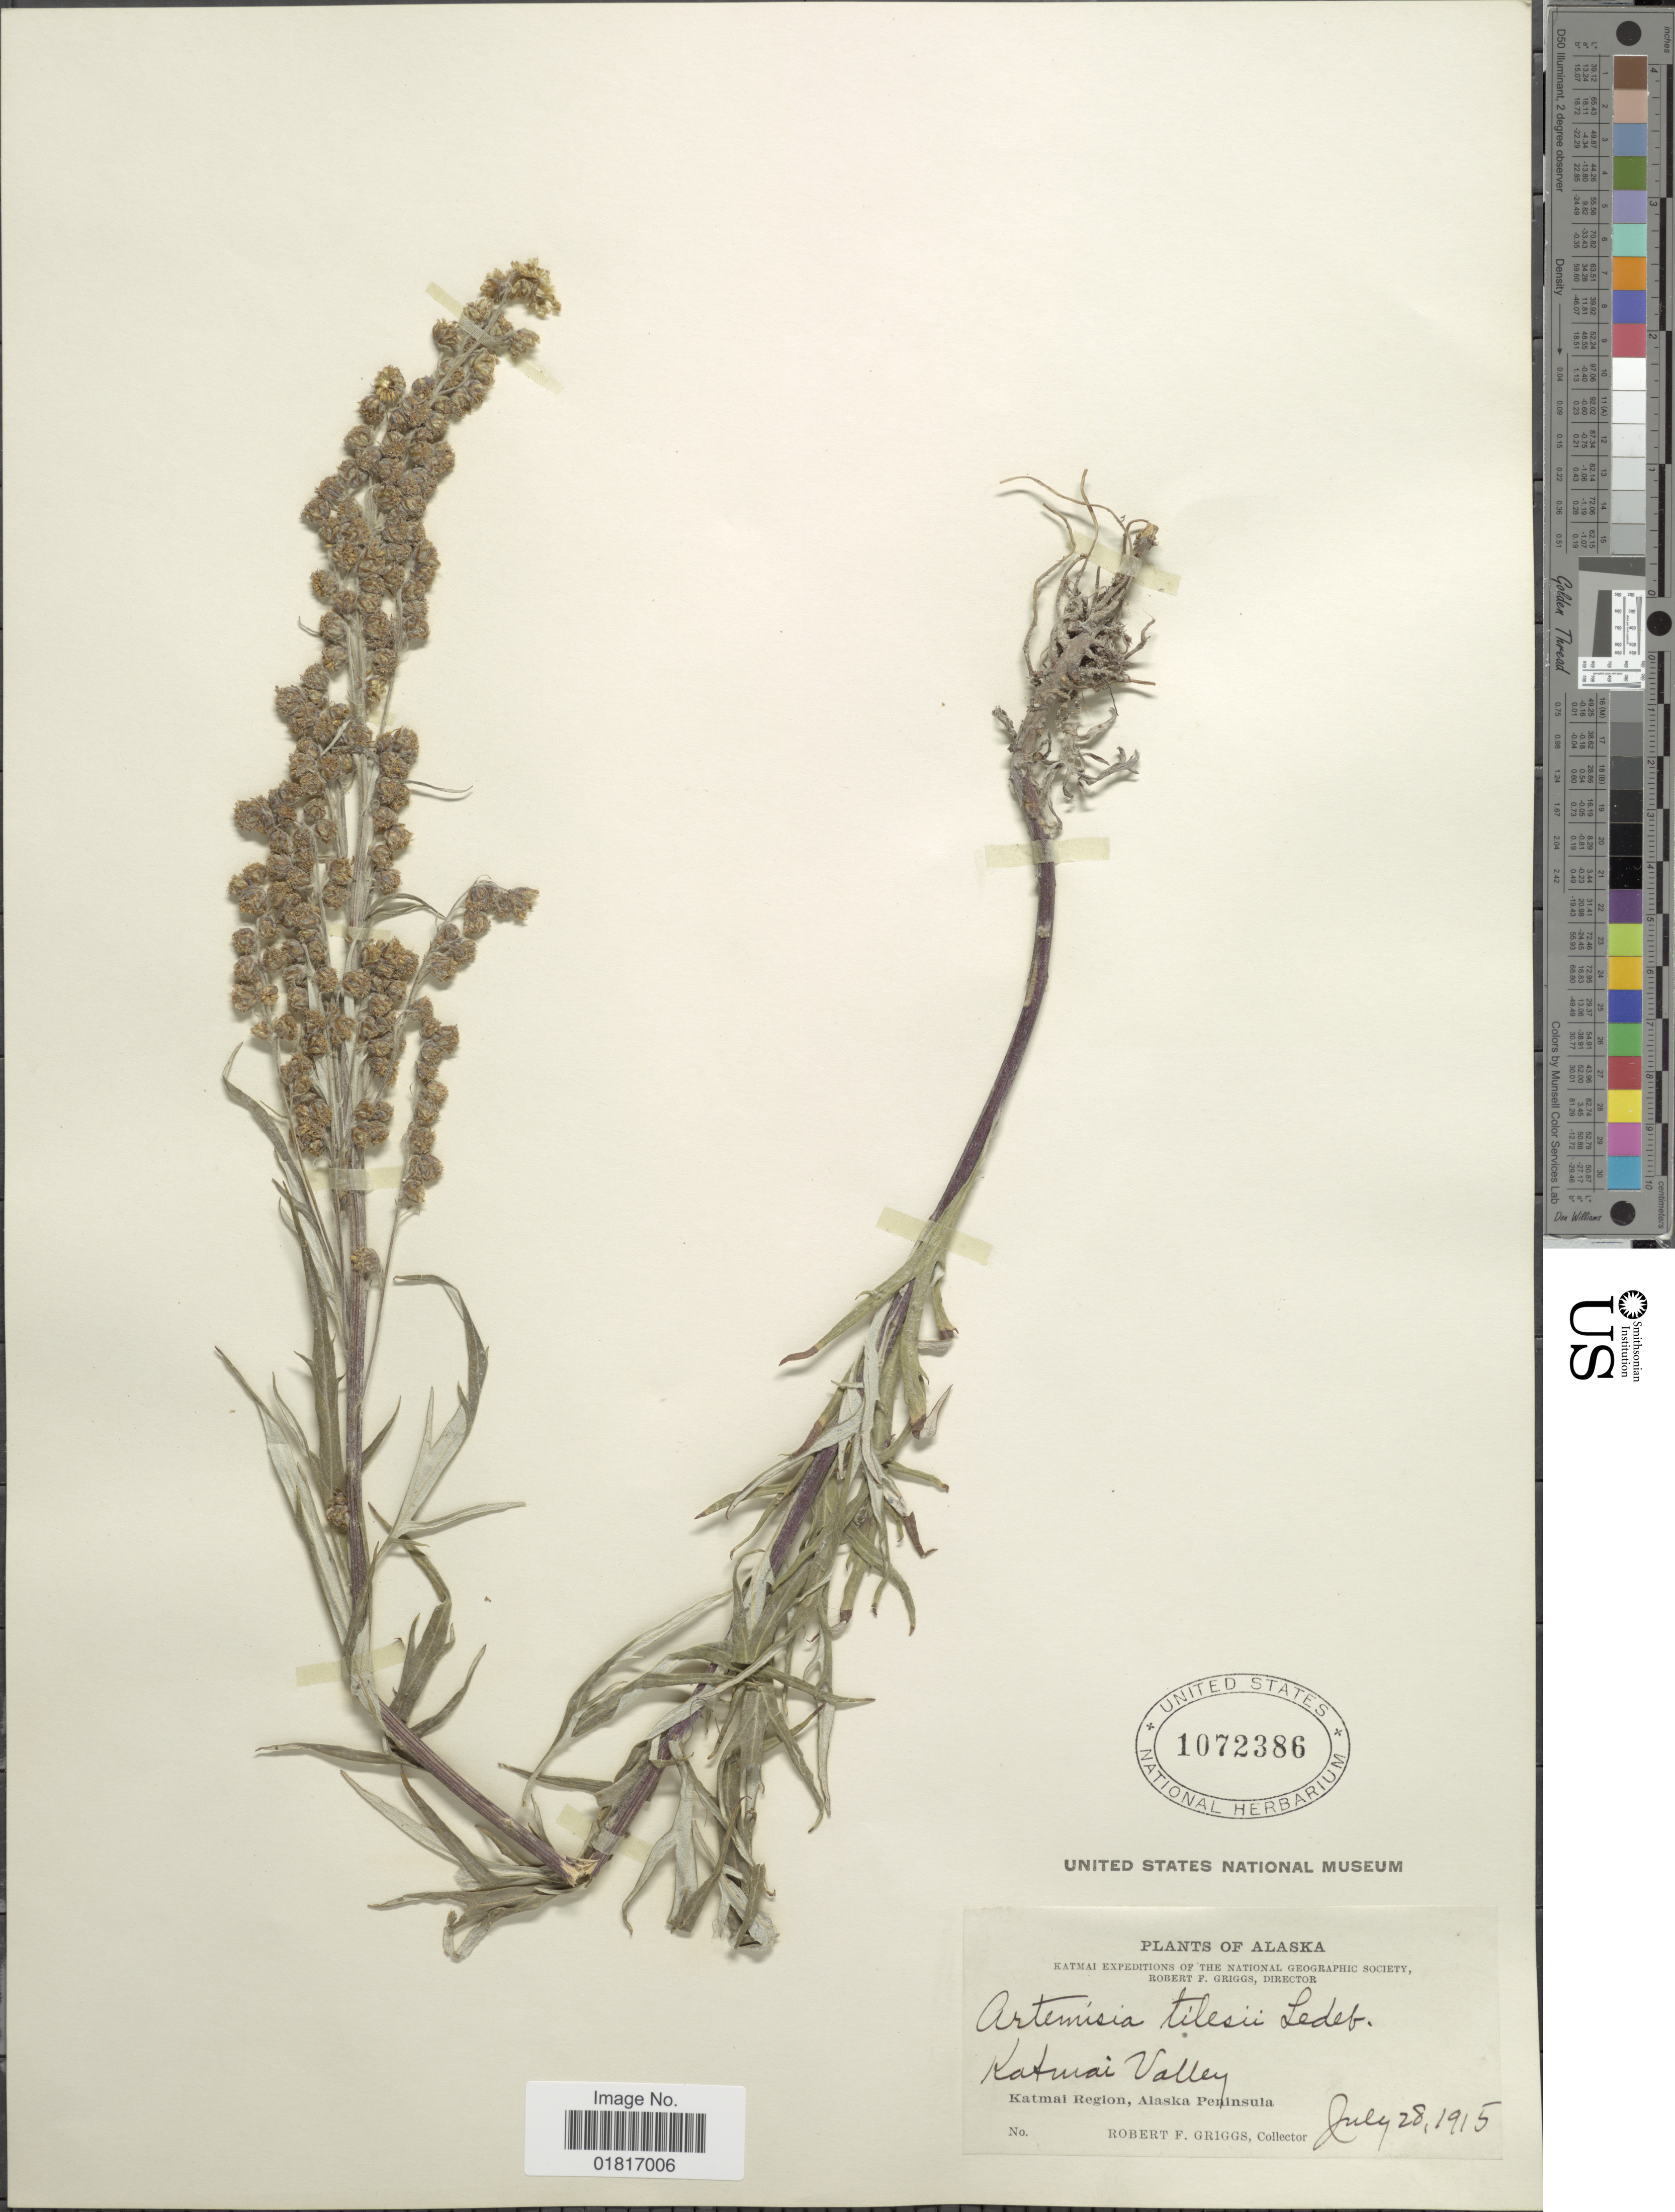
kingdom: Plantae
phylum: Tracheophyta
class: Magnoliopsida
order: Asterales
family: Asteraceae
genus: Artemisia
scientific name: Artemisia tilesii subsp. gormani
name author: (Rydb.) Hultén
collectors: R. F. Griggs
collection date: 1915-07-28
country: United States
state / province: Alaska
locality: Katmai Valley, Katmai Region, Alaska Peninsula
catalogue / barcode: US 1072386